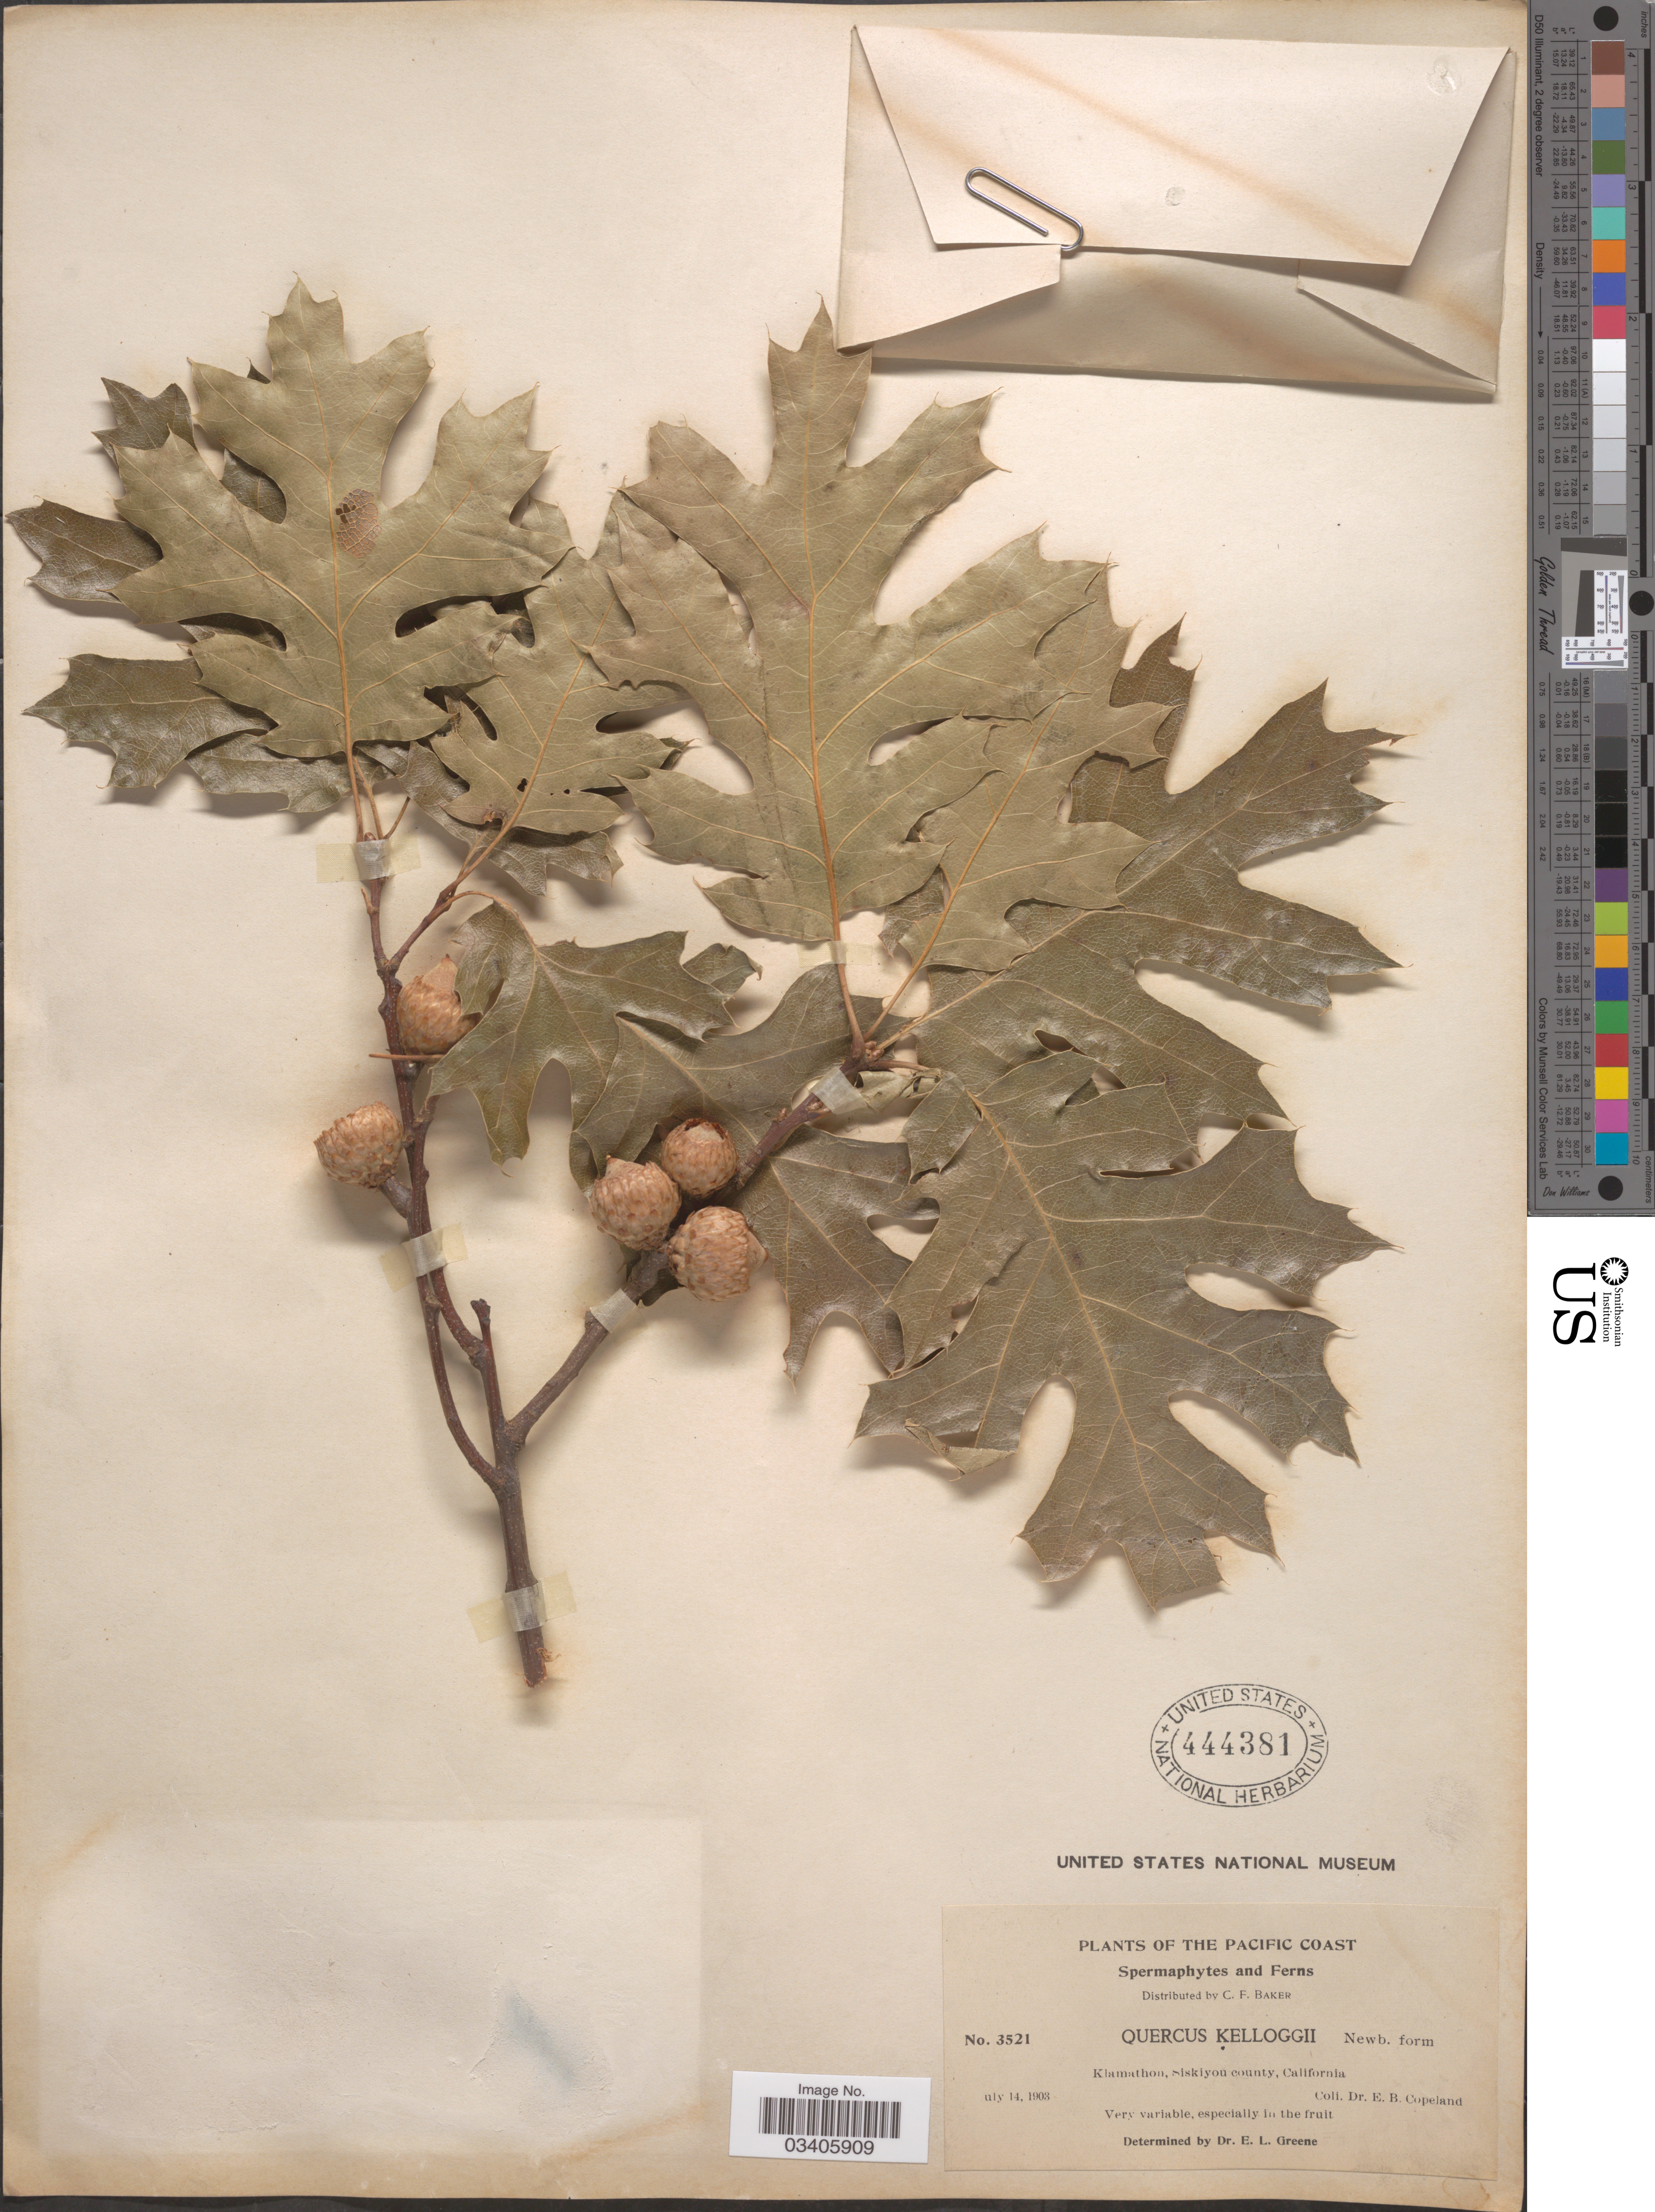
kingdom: Plantae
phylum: Tracheophyta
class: Magnoliopsida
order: Fagales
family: Fagaceae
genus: Quercus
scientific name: Quercus kelloggii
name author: Newb.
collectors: E. B. Copeland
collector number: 3521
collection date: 1903-07-14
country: United States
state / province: California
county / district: Siskiyou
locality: The Pacific Coast. Klamathon, Siskiyou county.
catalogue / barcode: US 444381